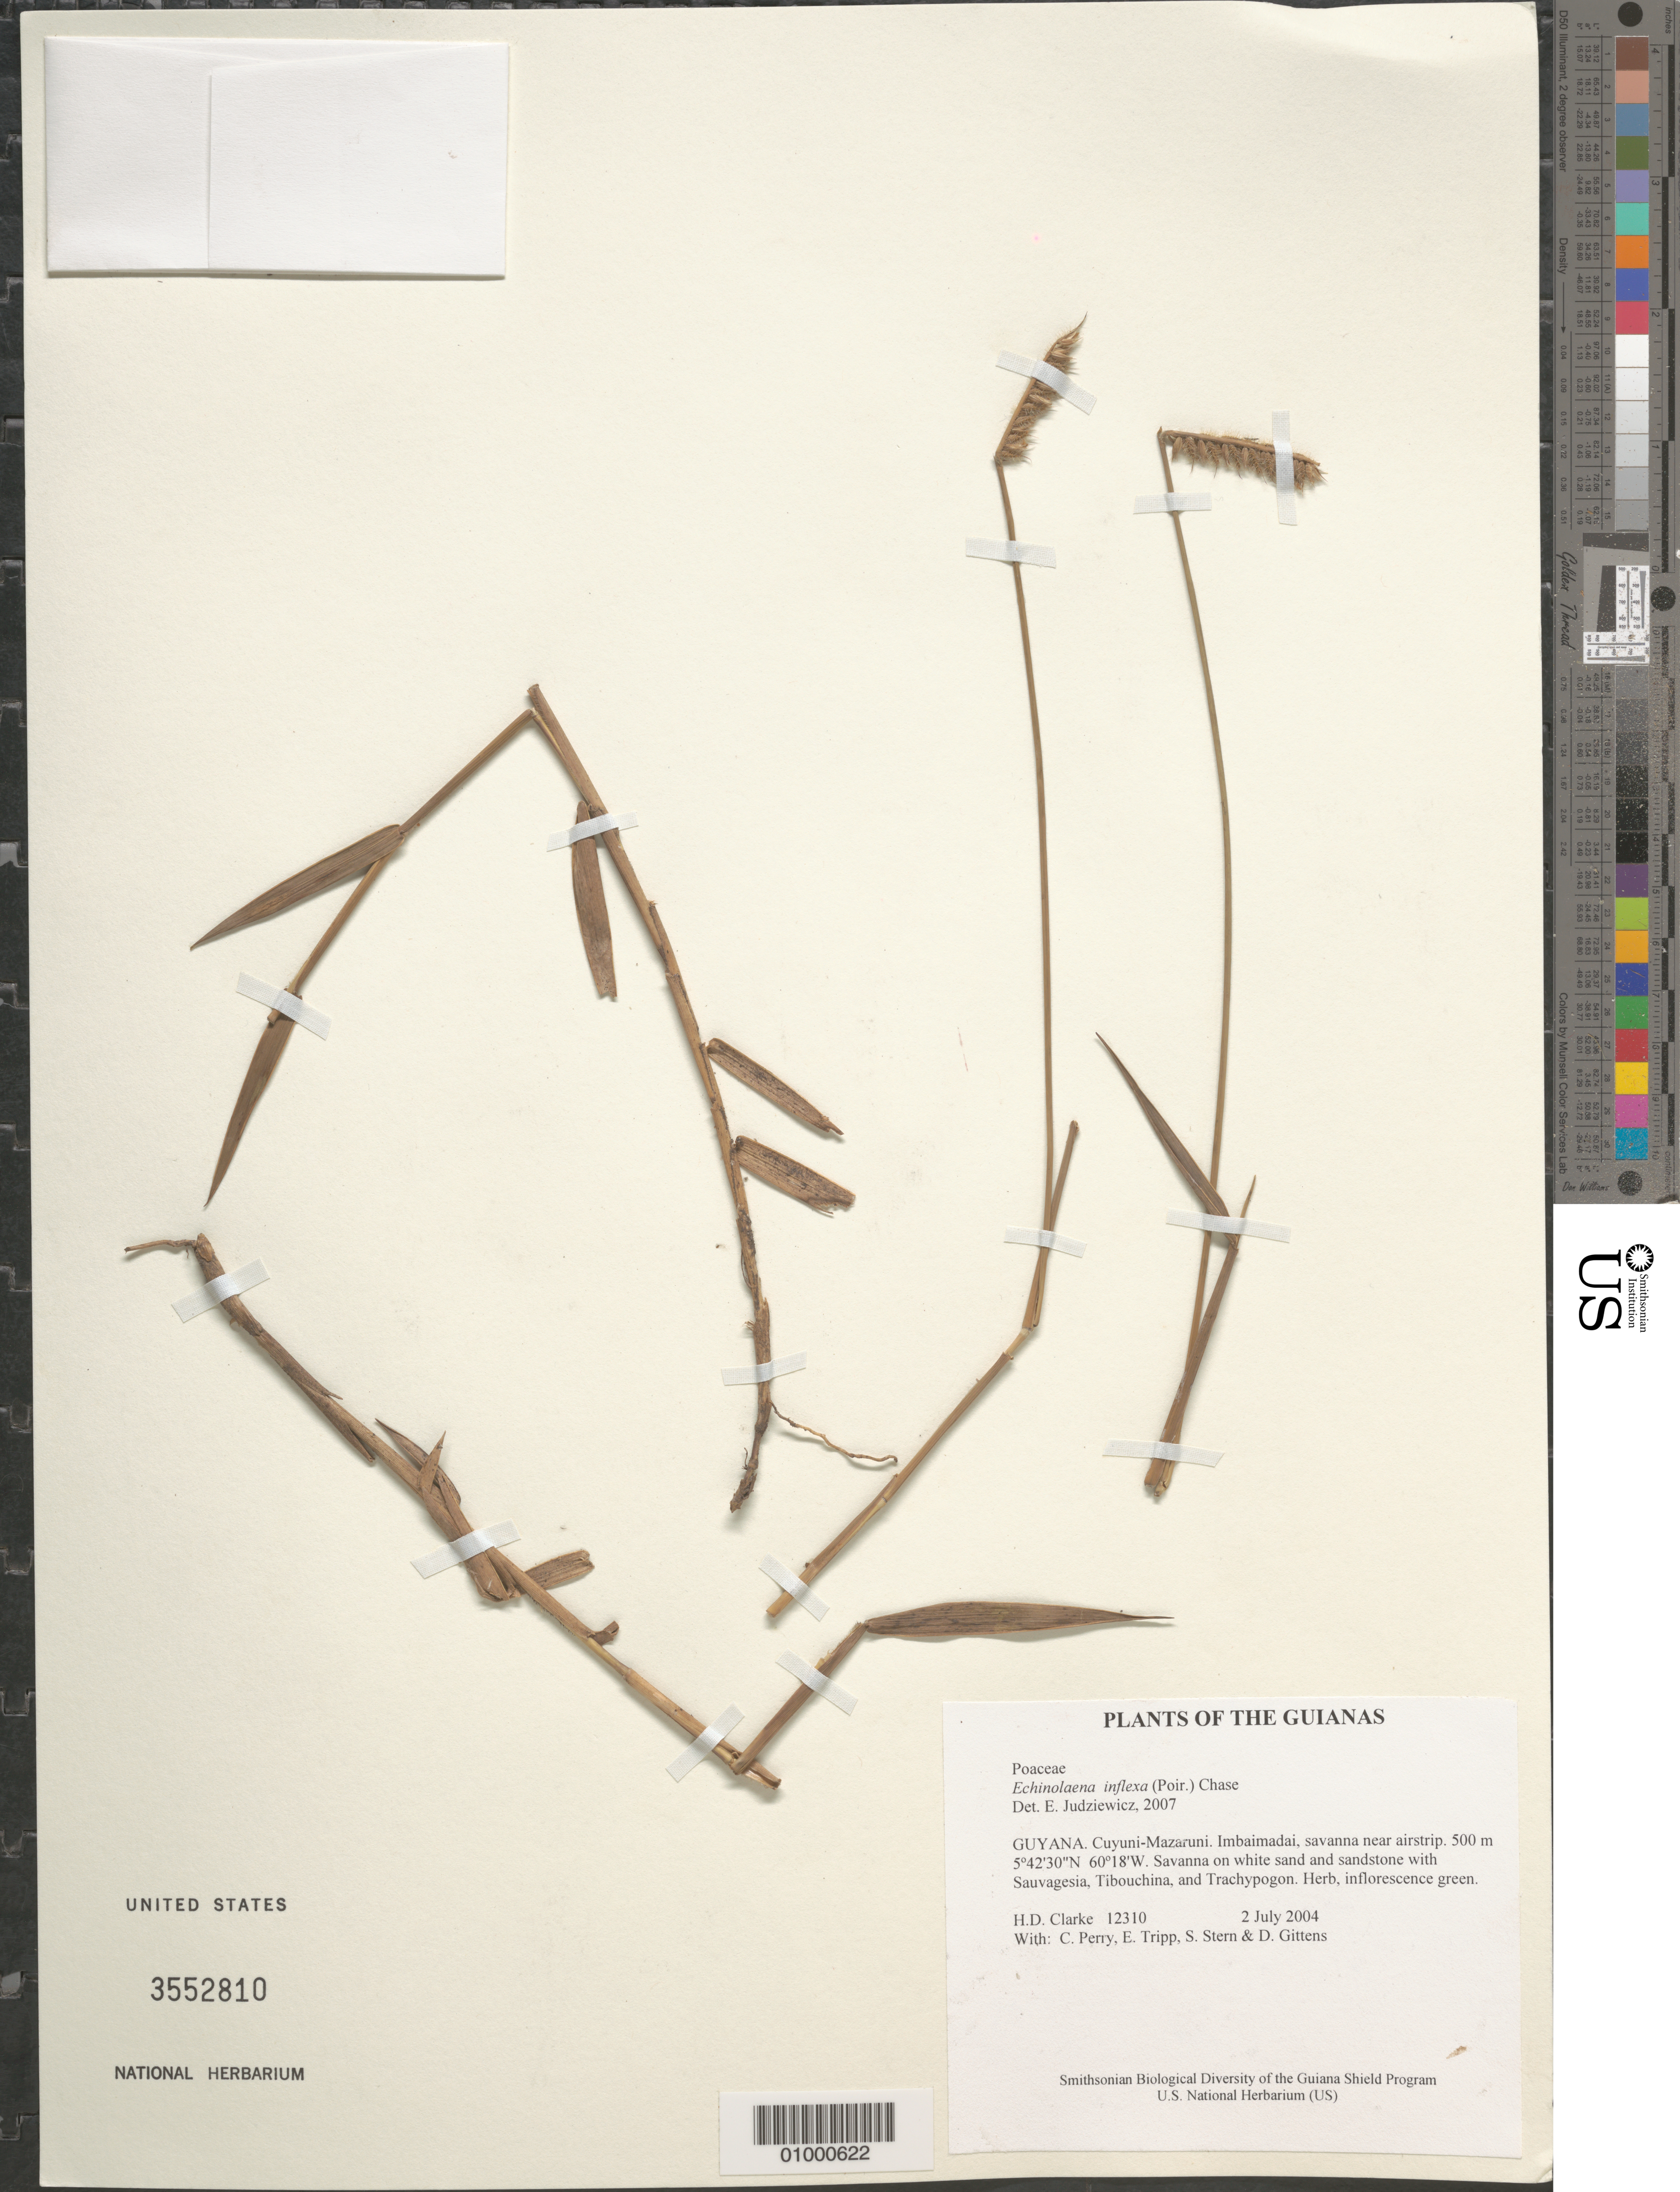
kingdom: Plantae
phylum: Tracheophyta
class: Liliopsida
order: Poales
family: Poaceae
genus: Echinolaena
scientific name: Echinolaena inflexa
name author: (Poir.) Chase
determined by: Judziewicz, E. J.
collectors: H. D. Clarke, C. Perry, E. Tripp, S. R. Stern & D. Gittens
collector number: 12310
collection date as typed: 2 July 2004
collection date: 2004-07-02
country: Guyana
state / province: Cuyuni-Mazaruni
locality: Imbaimadai, savanna near airstrip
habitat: Savanna on white sand and sandstone with Sauvagesia, Tibouchina, and Trachypogon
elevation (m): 500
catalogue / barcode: US 3552810